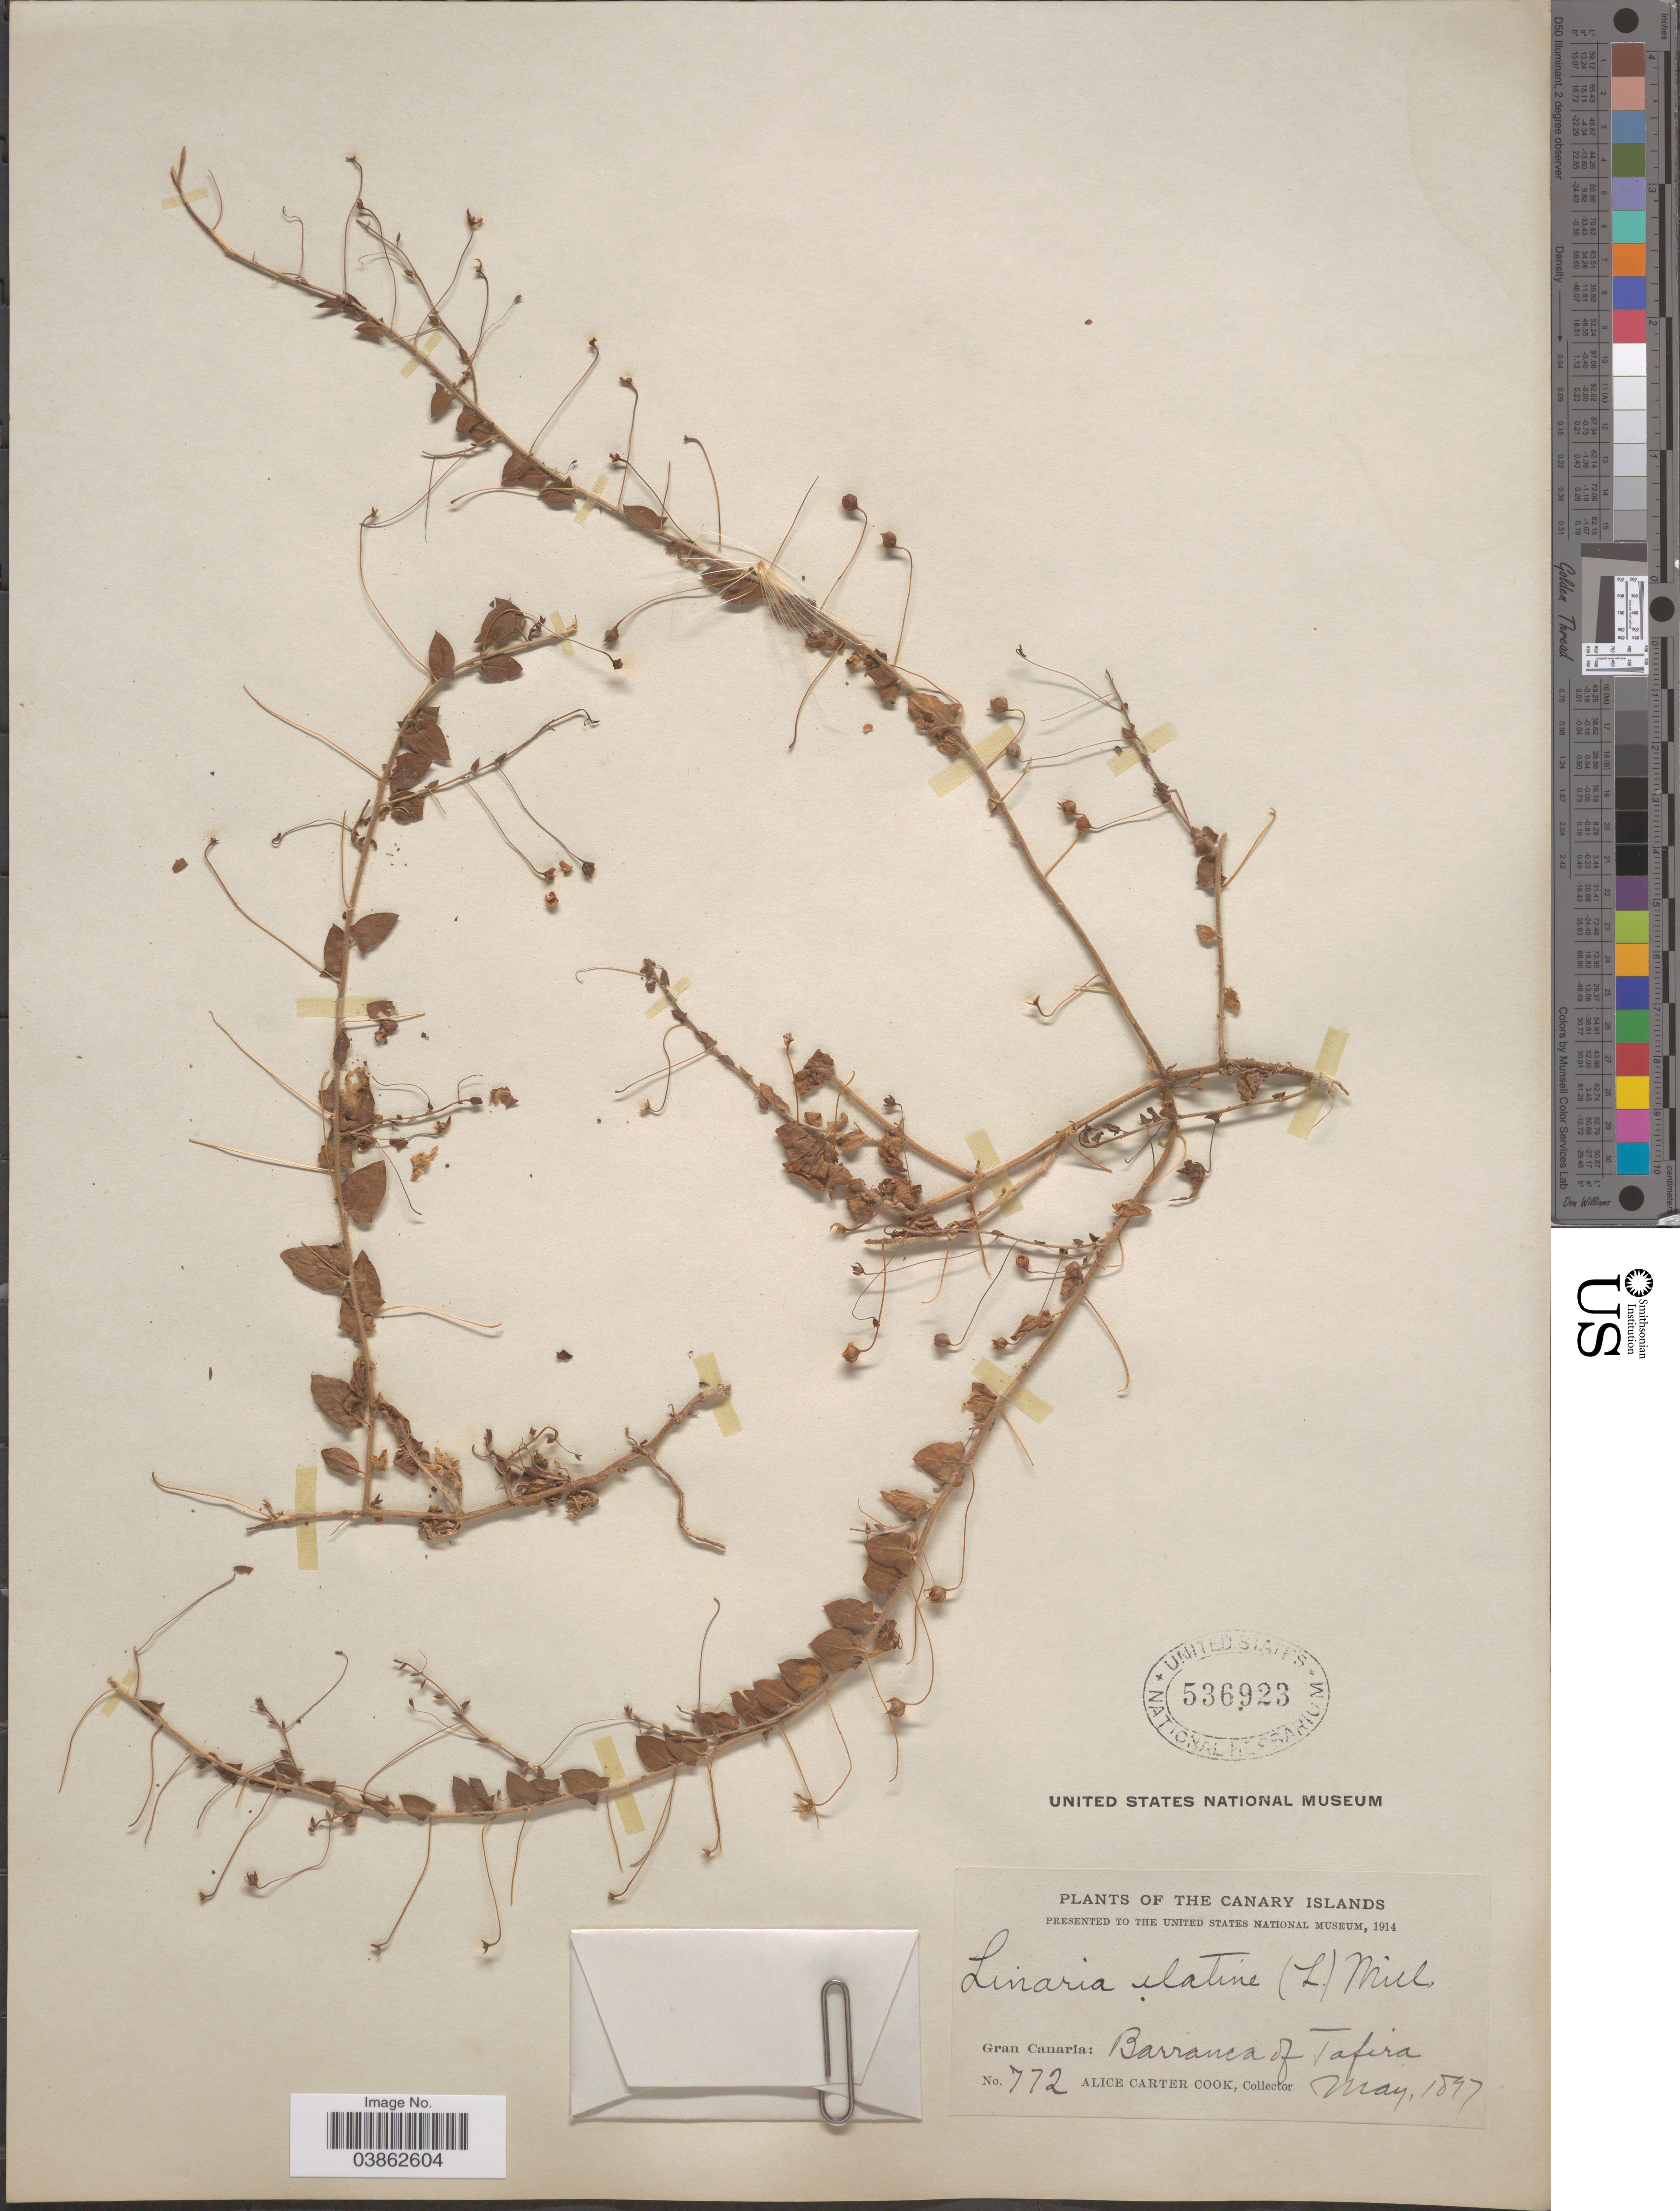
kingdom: Plantae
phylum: Tracheophyta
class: Magnoliopsida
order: Lamiales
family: Plantaginaceae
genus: Elatinoides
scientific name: Elatinoides elatine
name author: (L.) Wettst.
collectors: Alice C. Cook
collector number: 772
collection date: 1897-05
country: Spain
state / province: Canarias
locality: Canary Islands. Gran Canaria: Barranca of Tafir.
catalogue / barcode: US 536923